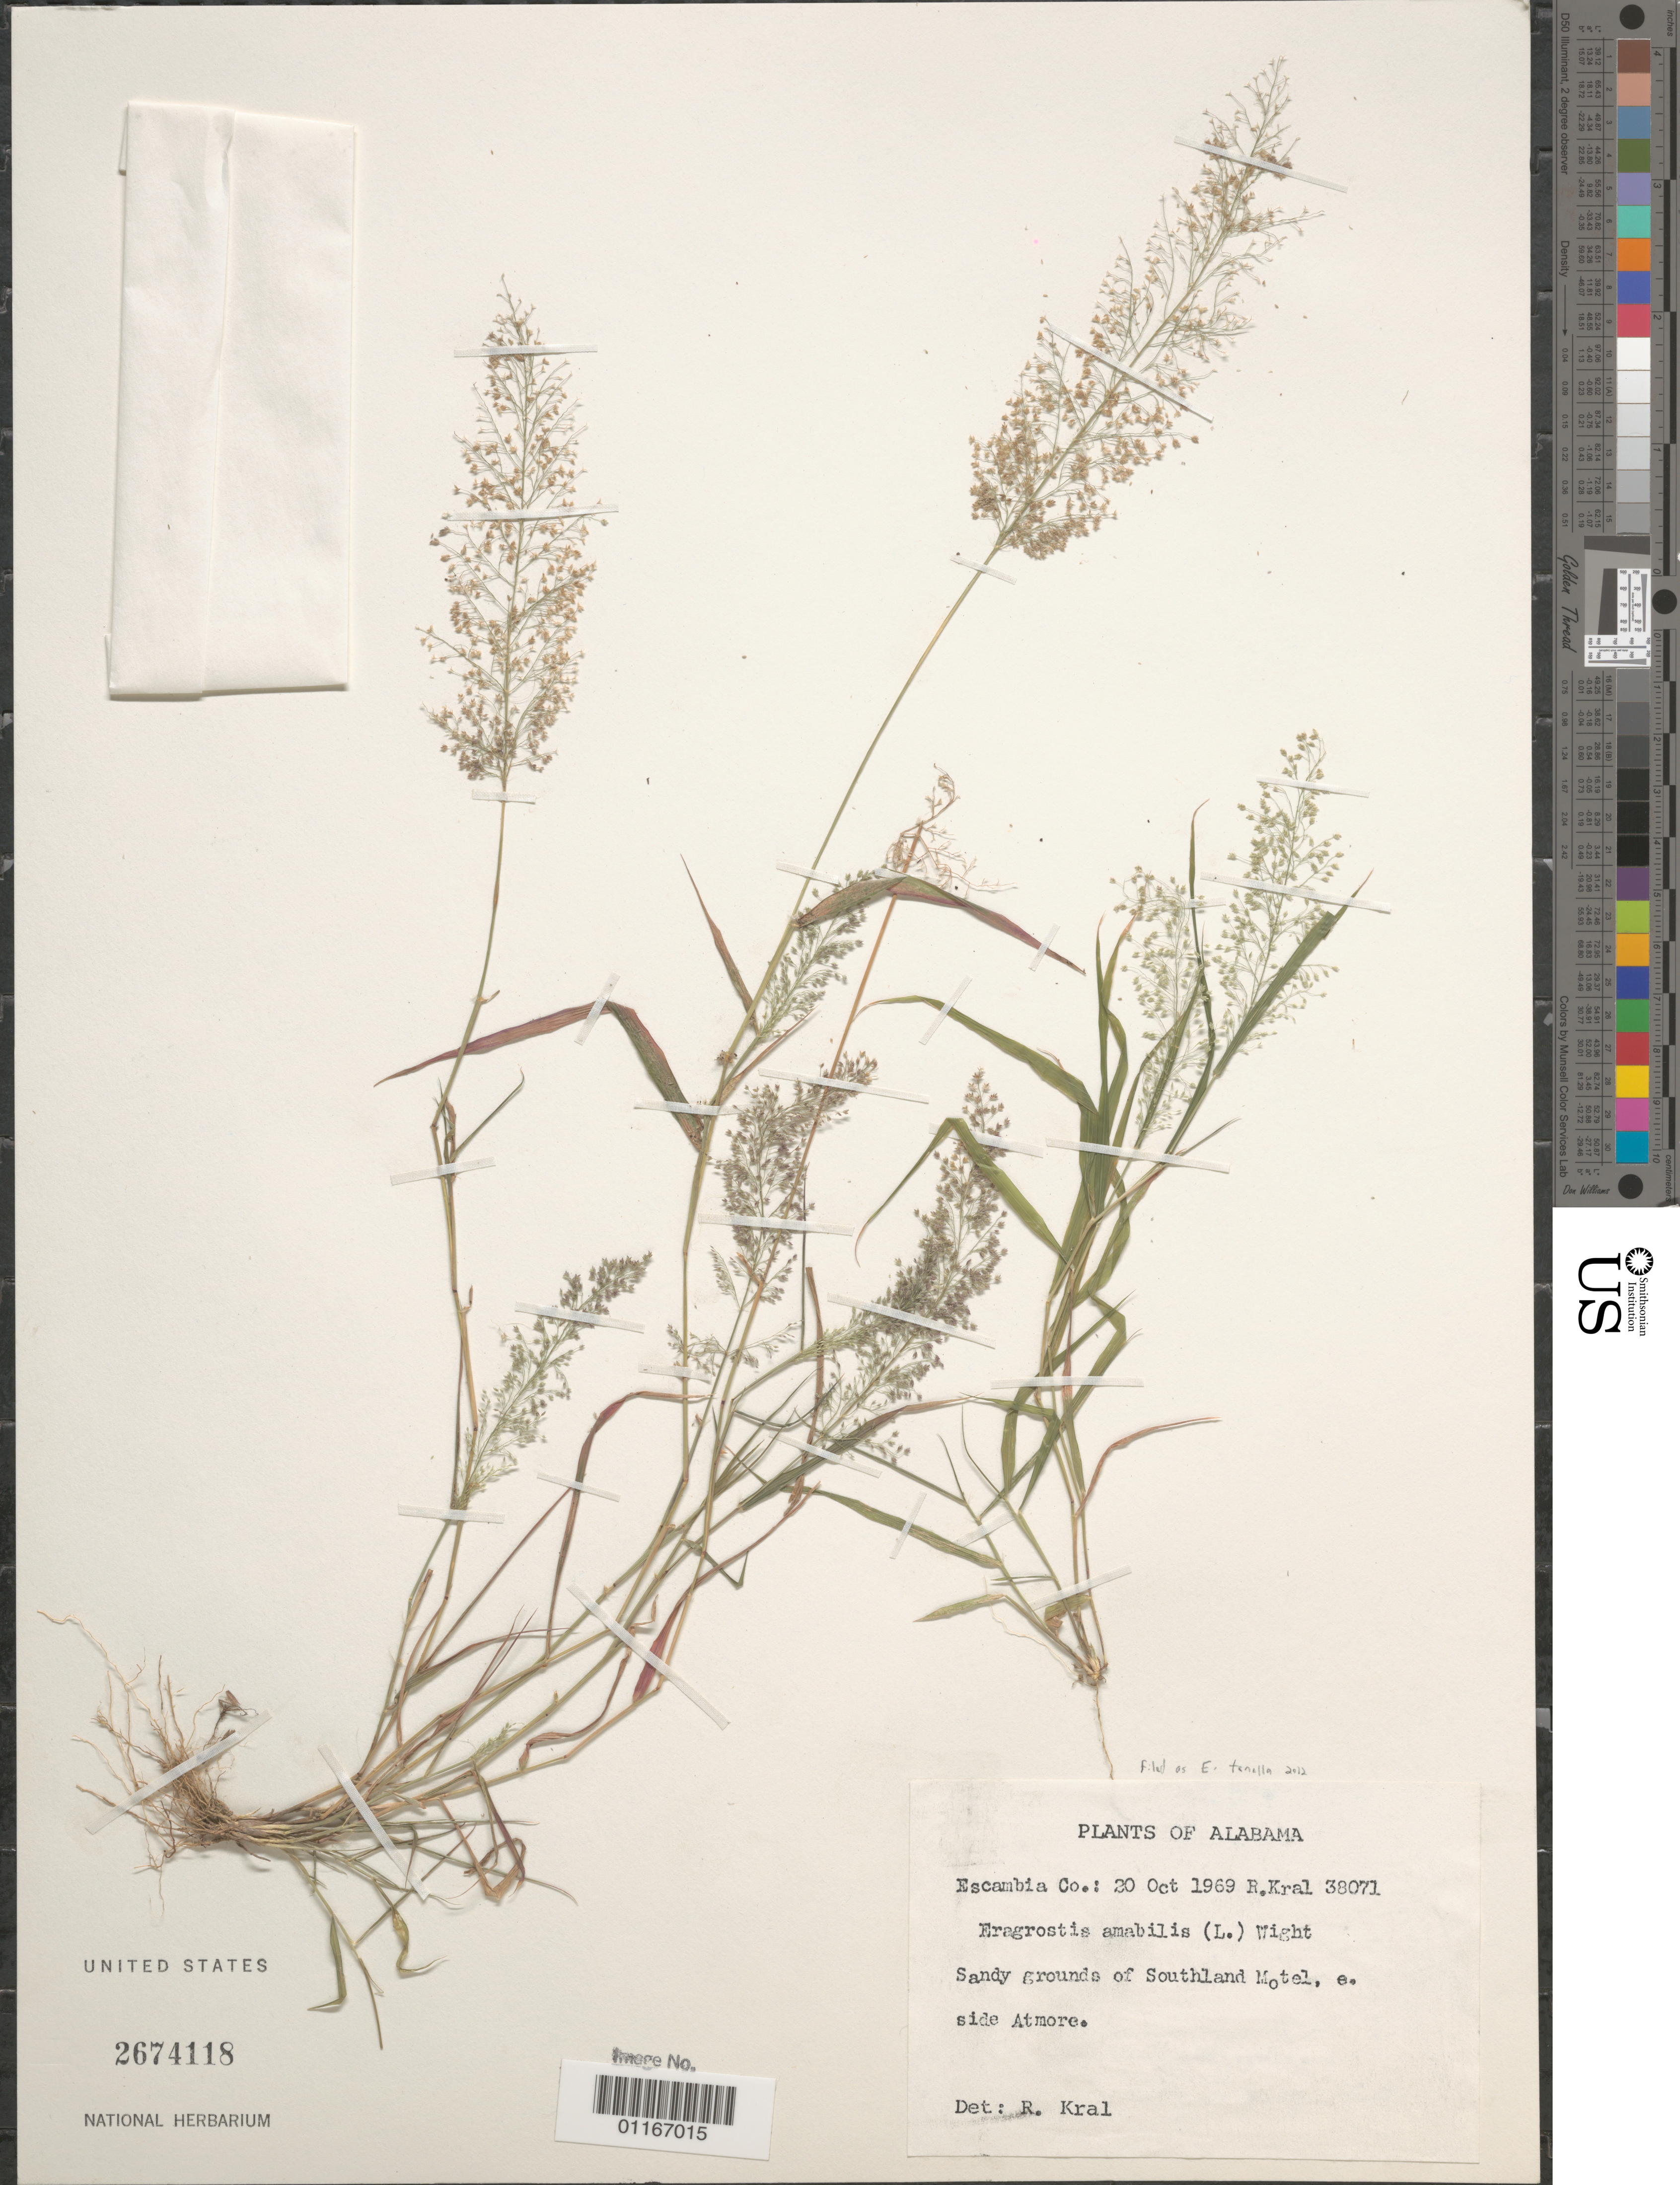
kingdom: Plantae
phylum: Tracheophyta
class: Liliopsida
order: Poales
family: Poaceae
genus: Eragrostis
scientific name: Eragrostis tenella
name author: (L.) P. Beauv. ex Roem. & Schult.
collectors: R. Kral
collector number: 38071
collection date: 1969-10-20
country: United States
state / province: Alabama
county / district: Escambia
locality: Eastside Atmore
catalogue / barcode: US 2674118